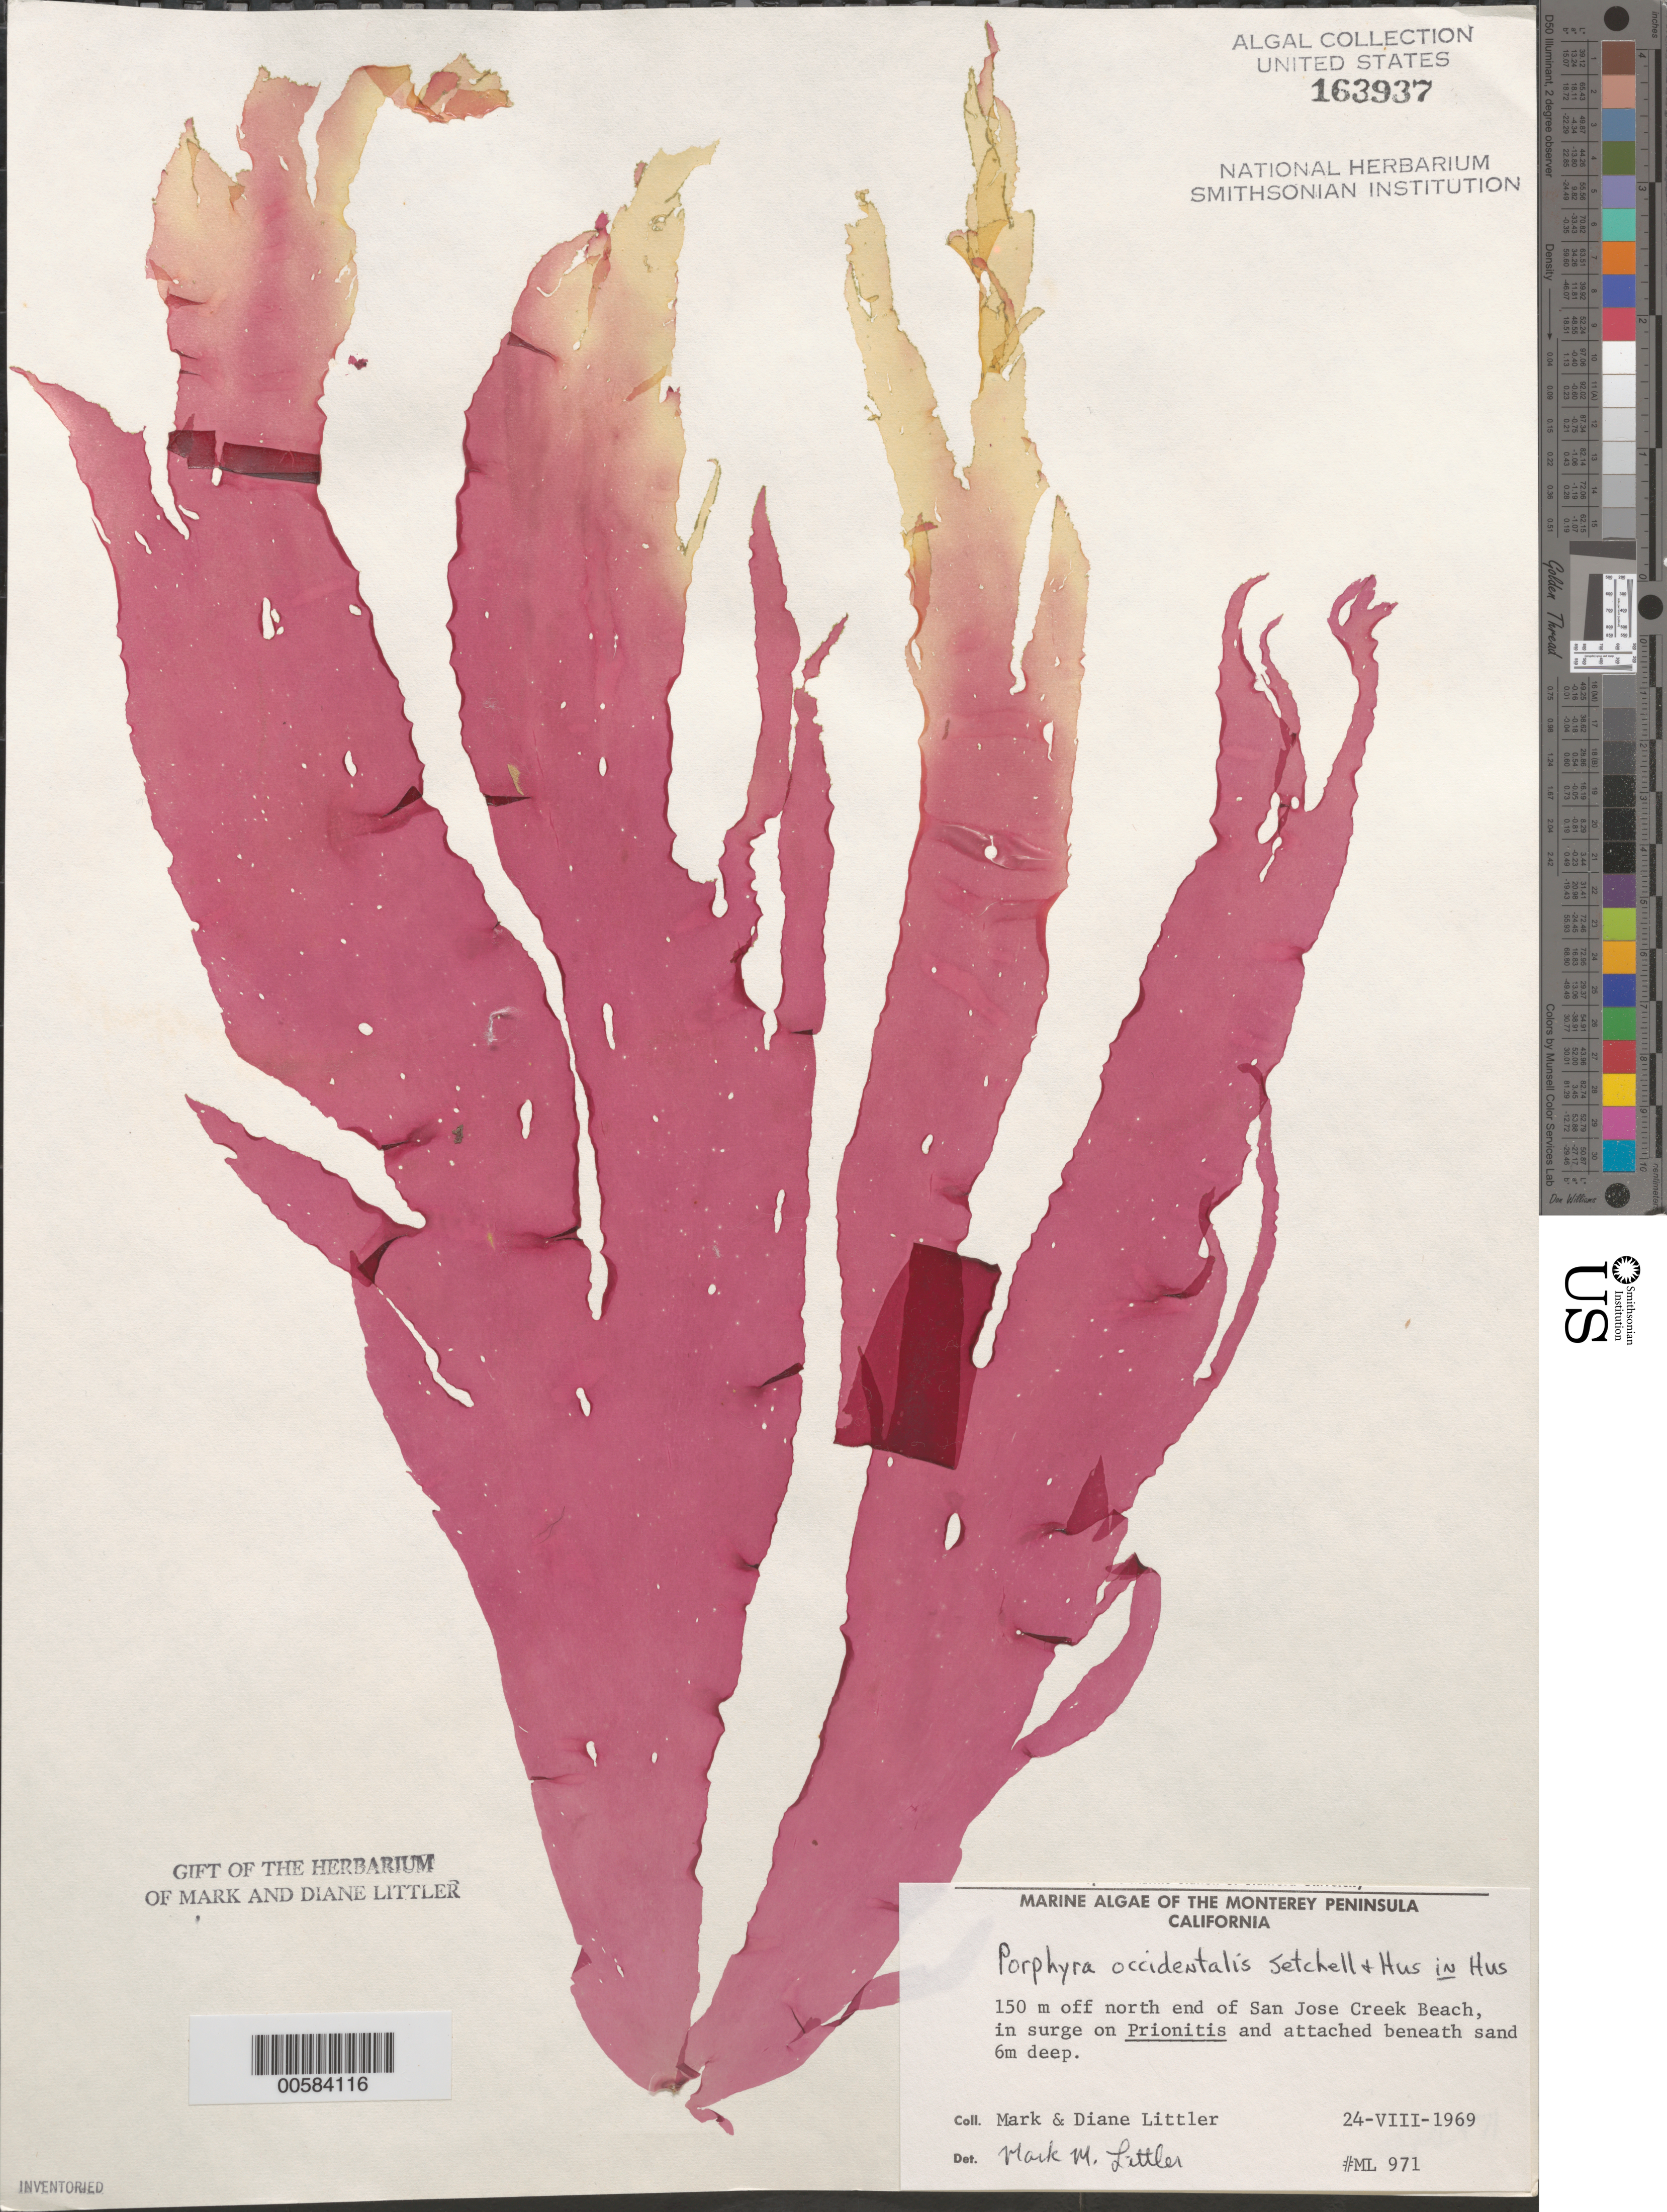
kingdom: Plantae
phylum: Rhodophyta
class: Bangiophyceae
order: Bangiales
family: Bangiaceae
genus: Porphyra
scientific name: Porphyra occidentalis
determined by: Littler, M. M.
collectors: M. M. Littler & D. S. Littler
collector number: ML 971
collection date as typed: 24 Aug 1969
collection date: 1969-08-24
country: United States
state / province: California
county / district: Monterey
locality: San Jose Creek Beach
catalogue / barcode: US 163937